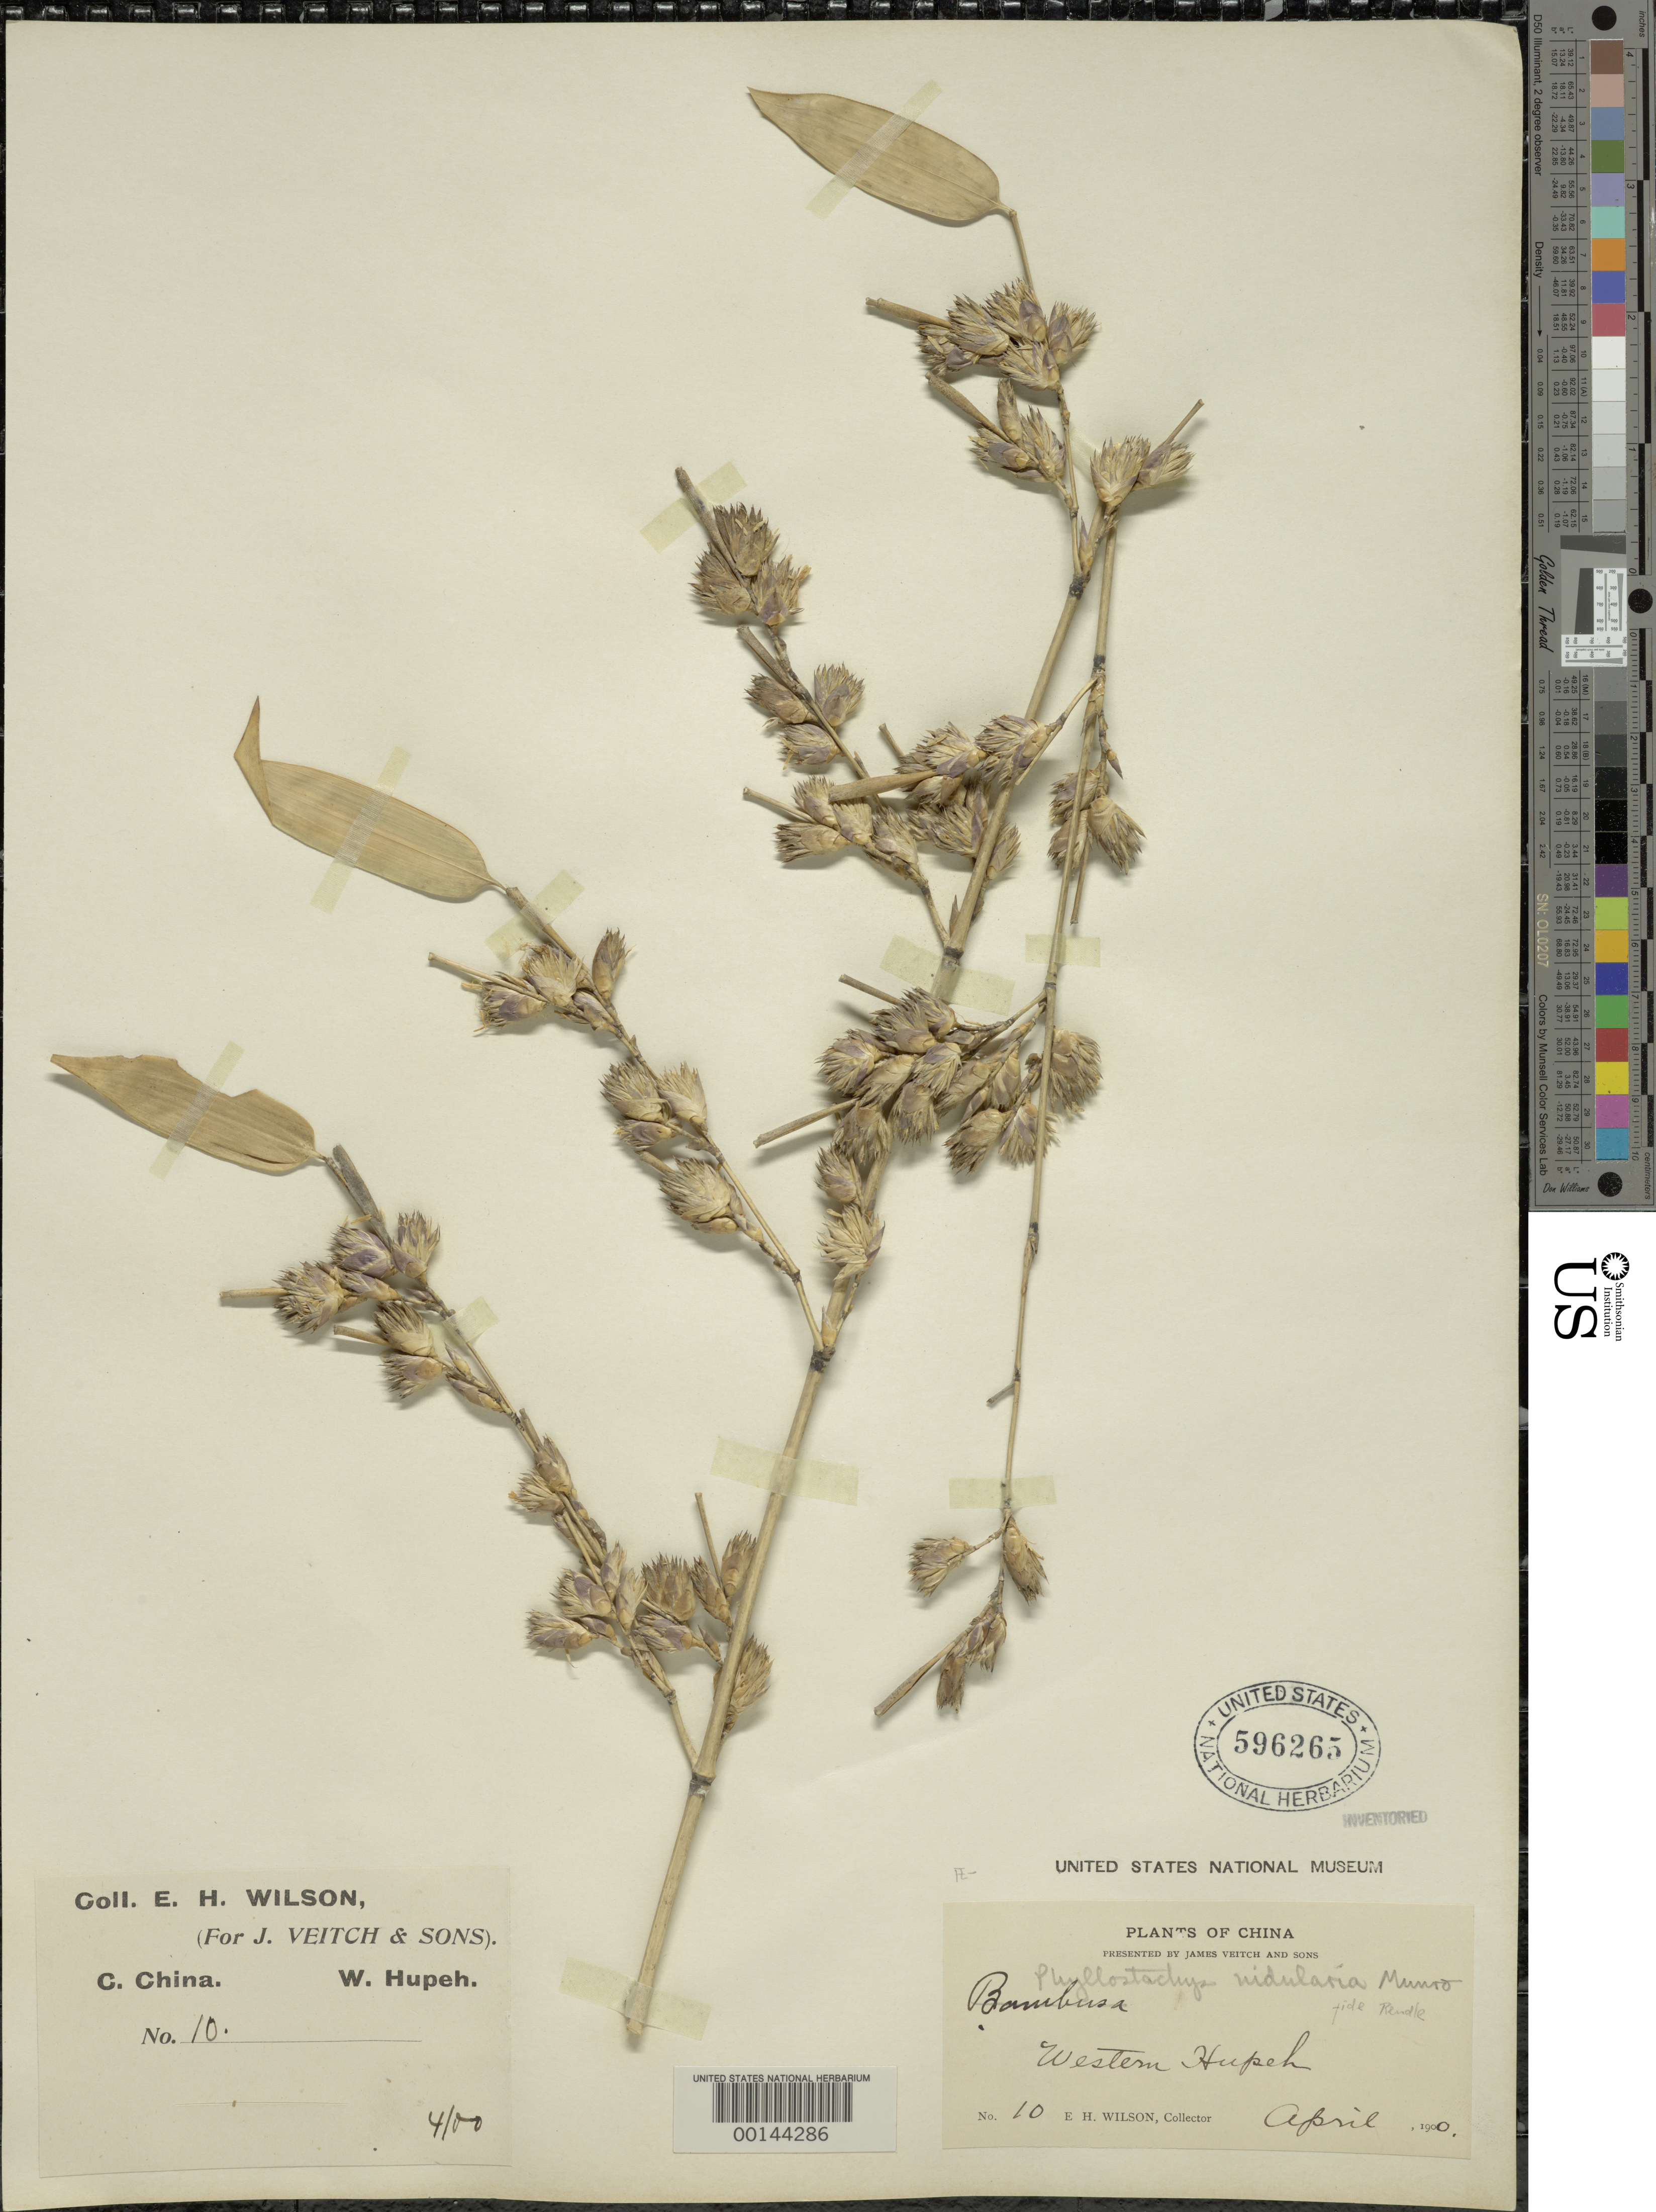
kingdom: Plantae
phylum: Tracheophyta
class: Liliopsida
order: Poales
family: Poaceae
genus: Phyllostachys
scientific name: Phyllostachys nidularia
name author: Munro ex Fenzi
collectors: E. H. Wilson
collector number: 10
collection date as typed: Apr 1900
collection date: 1900-04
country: China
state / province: Hubei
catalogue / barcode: US 596265